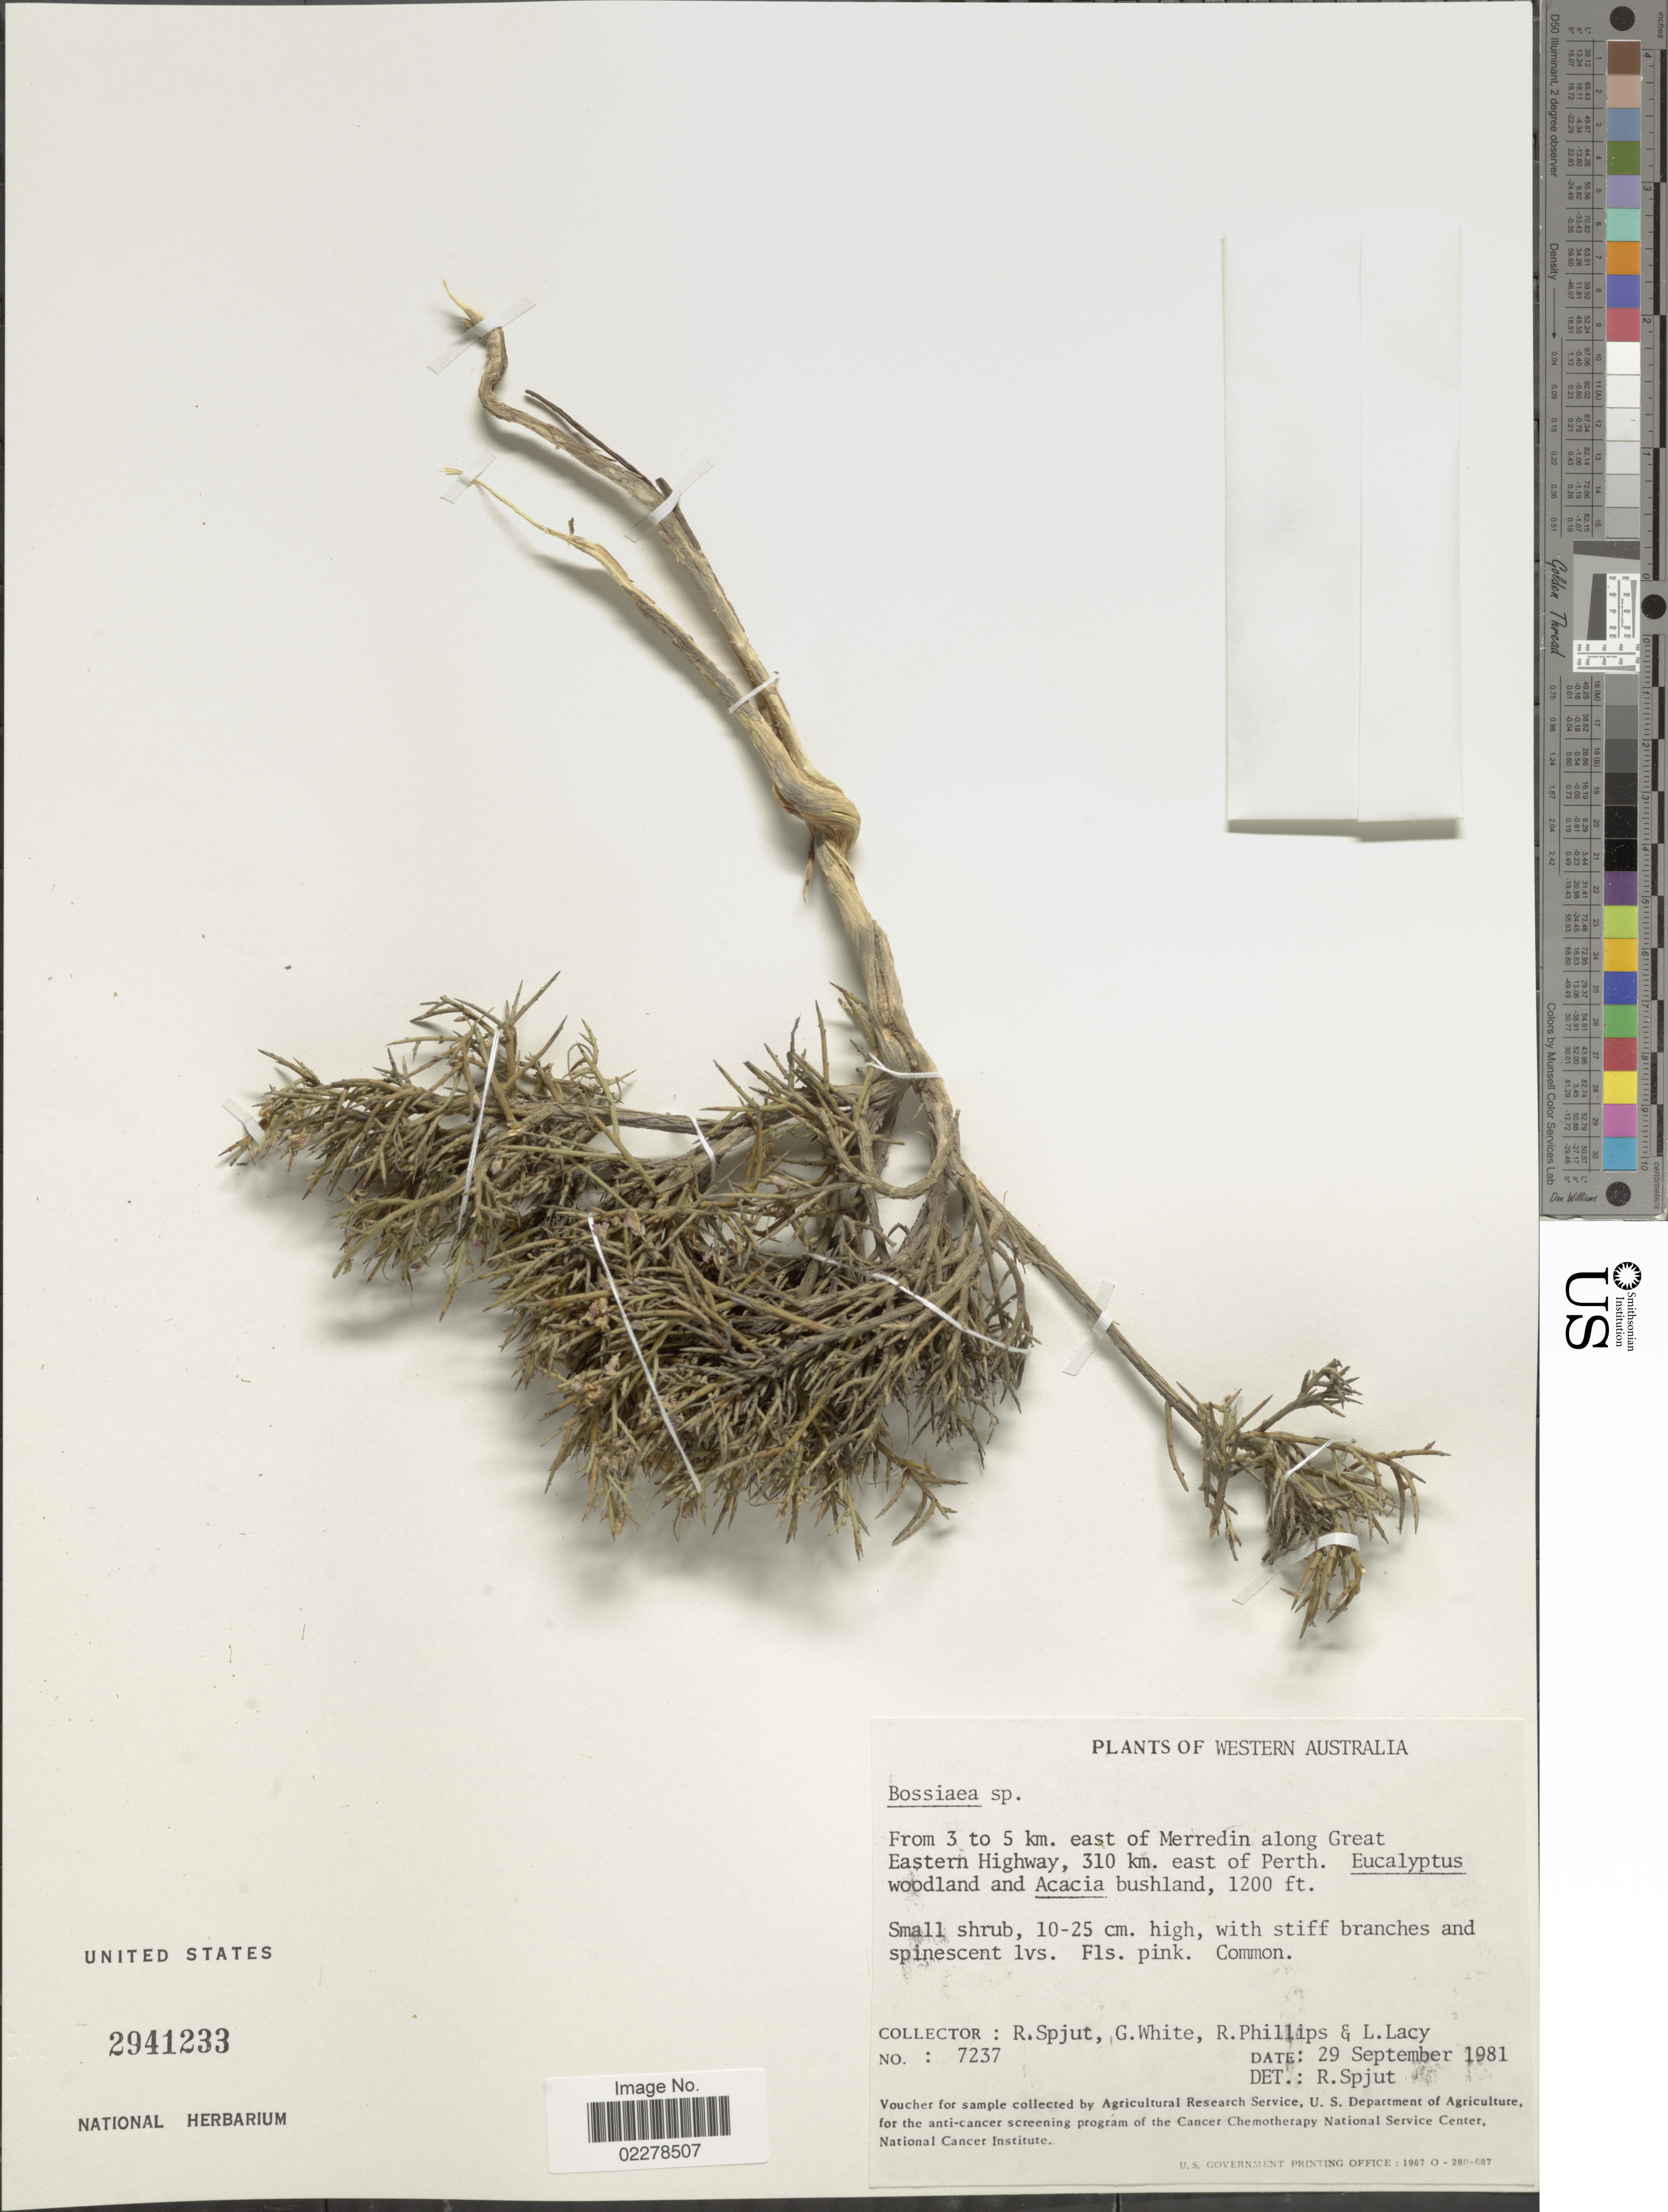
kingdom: Plantae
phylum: Tracheophyta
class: Magnoliopsida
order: Fabales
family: Fabaceae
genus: Bossiaea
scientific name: Bossiaea sp.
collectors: R. Spjut, G. White, R. Phillips & L. Lacy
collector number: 7237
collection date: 1981-09-29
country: Australia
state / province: Western Australia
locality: From 3 to 5 km. east of Merredin along Great Eastern Highway, 310 km. east of Perth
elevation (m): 37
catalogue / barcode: US 2941233